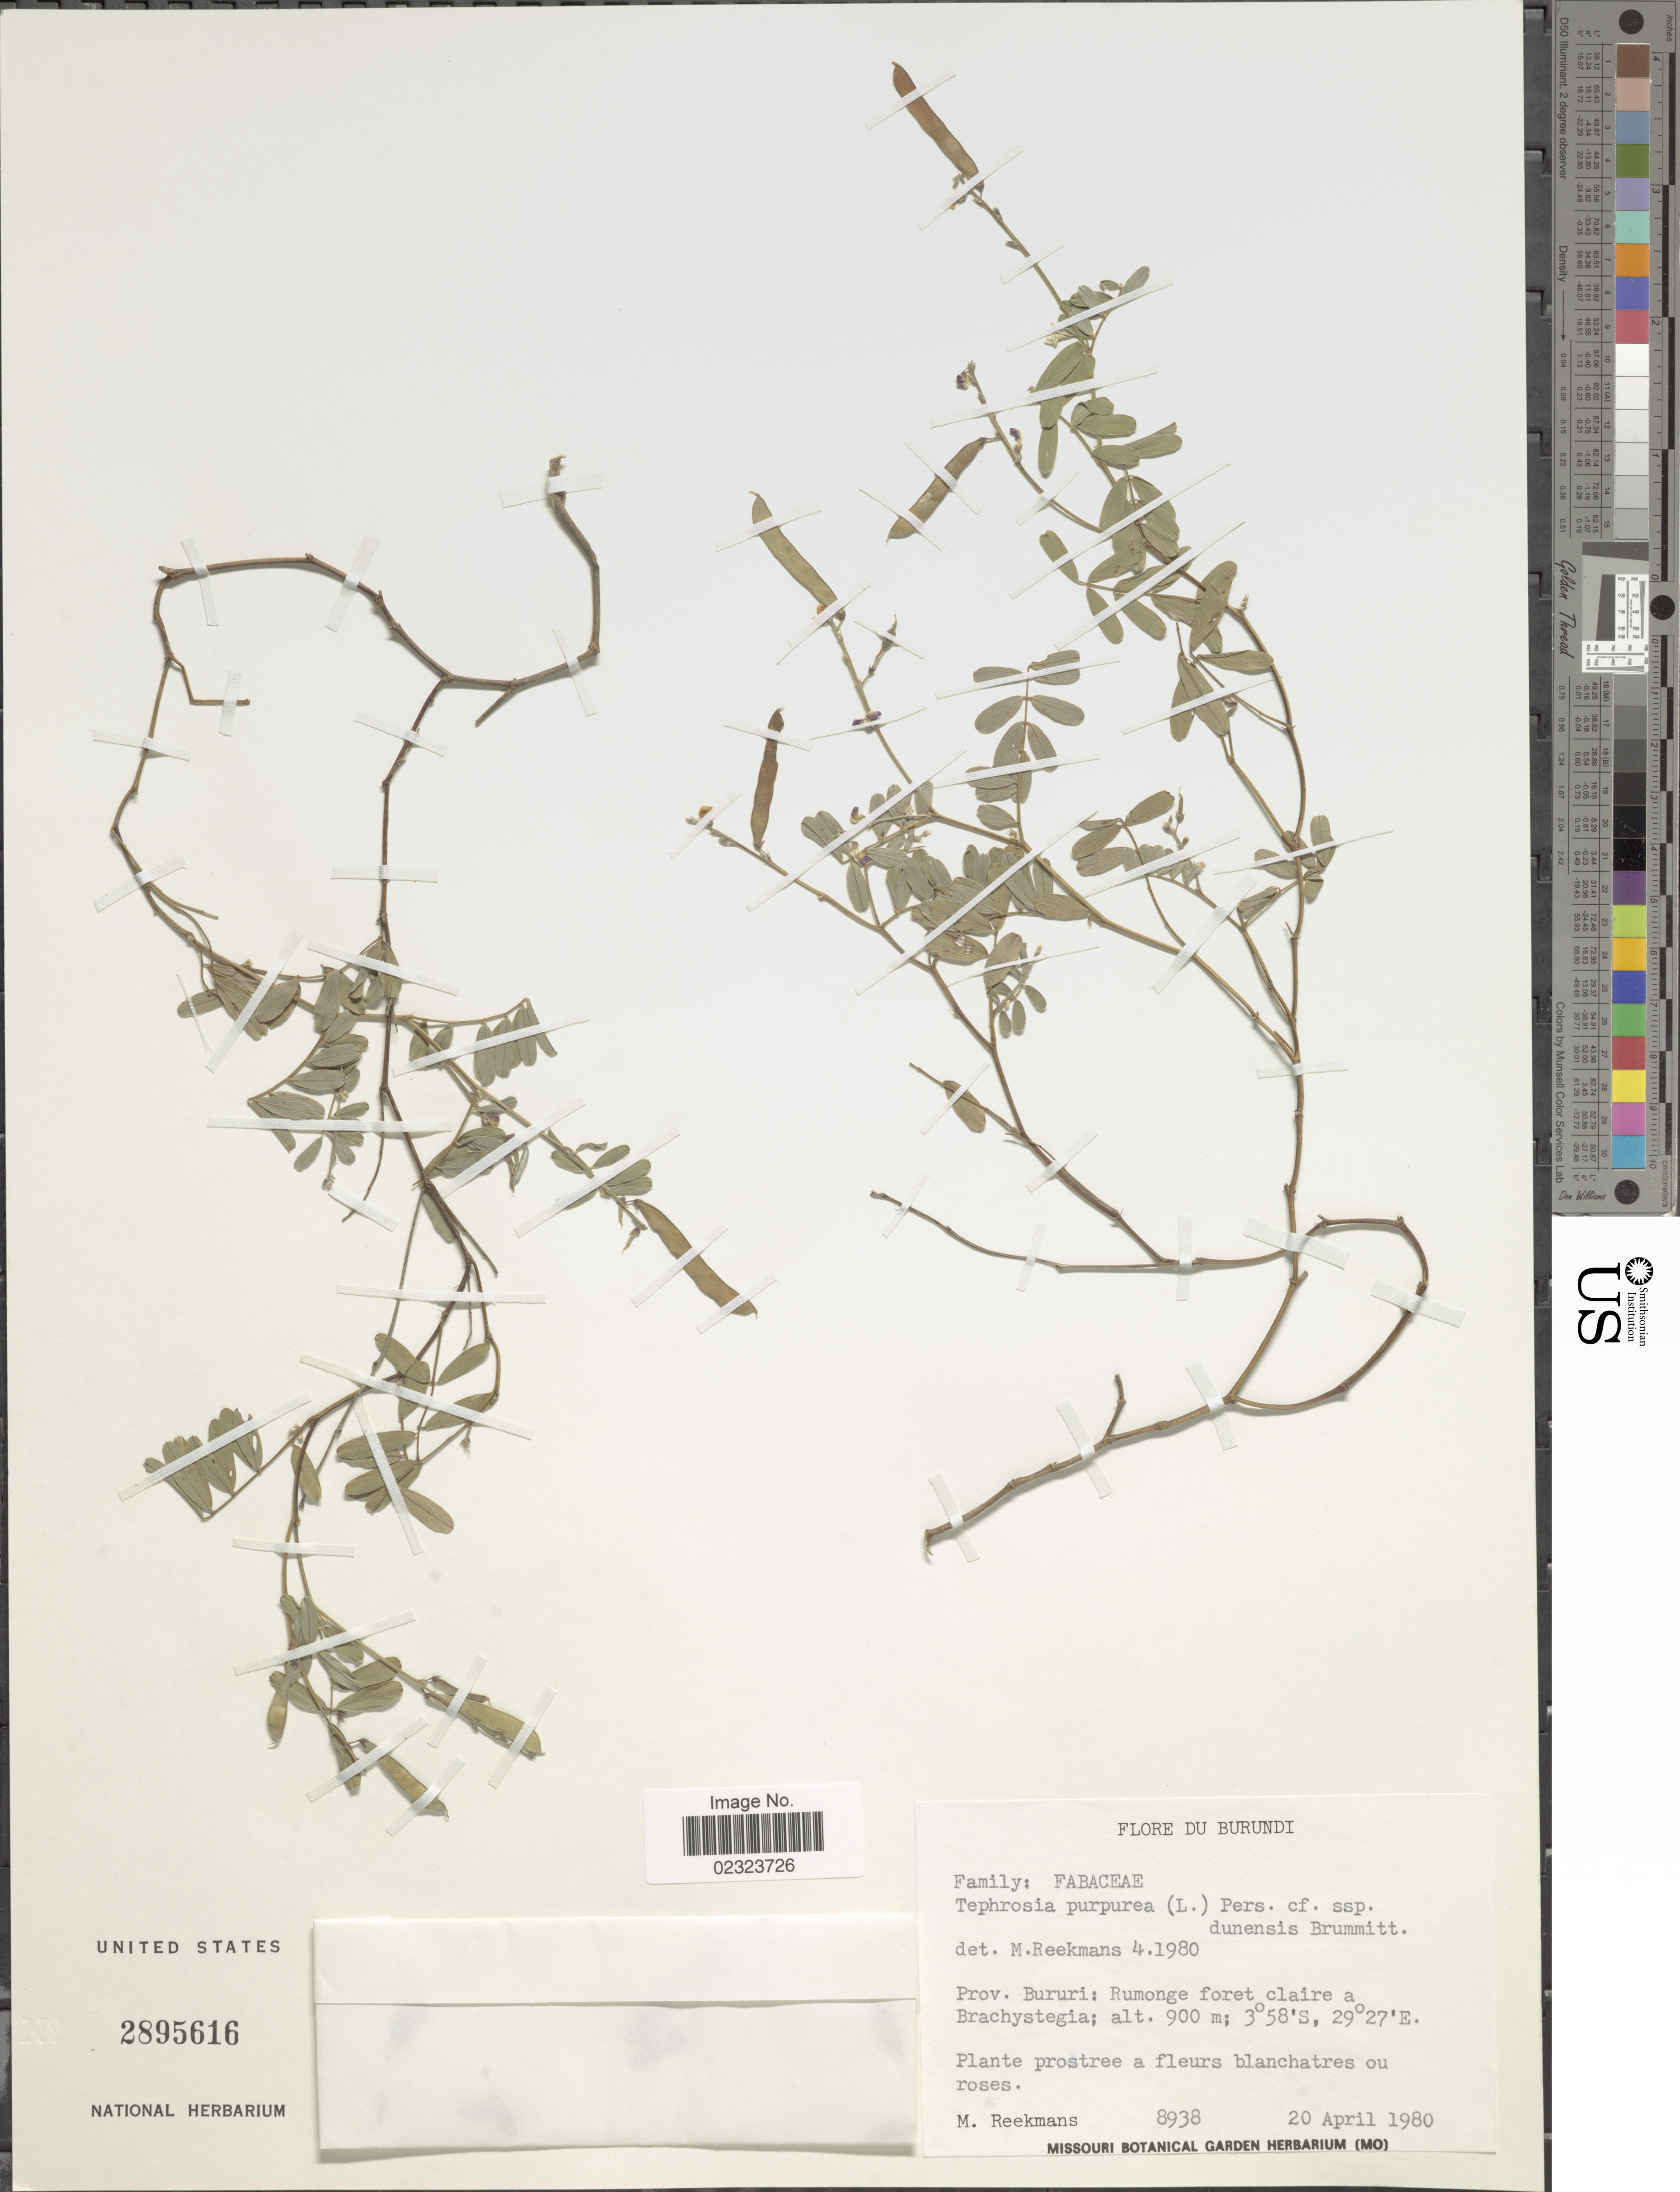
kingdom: Plantae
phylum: Tracheophyta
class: Magnoliopsida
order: Fabales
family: Fabaceae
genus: Tephrosia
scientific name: Tephrosia purpurea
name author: (L.) Pers.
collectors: M. Reekmans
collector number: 8938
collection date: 1980-04-20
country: Burundi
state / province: Bururi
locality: Rumonge foret claire.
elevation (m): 900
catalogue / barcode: US 2895616